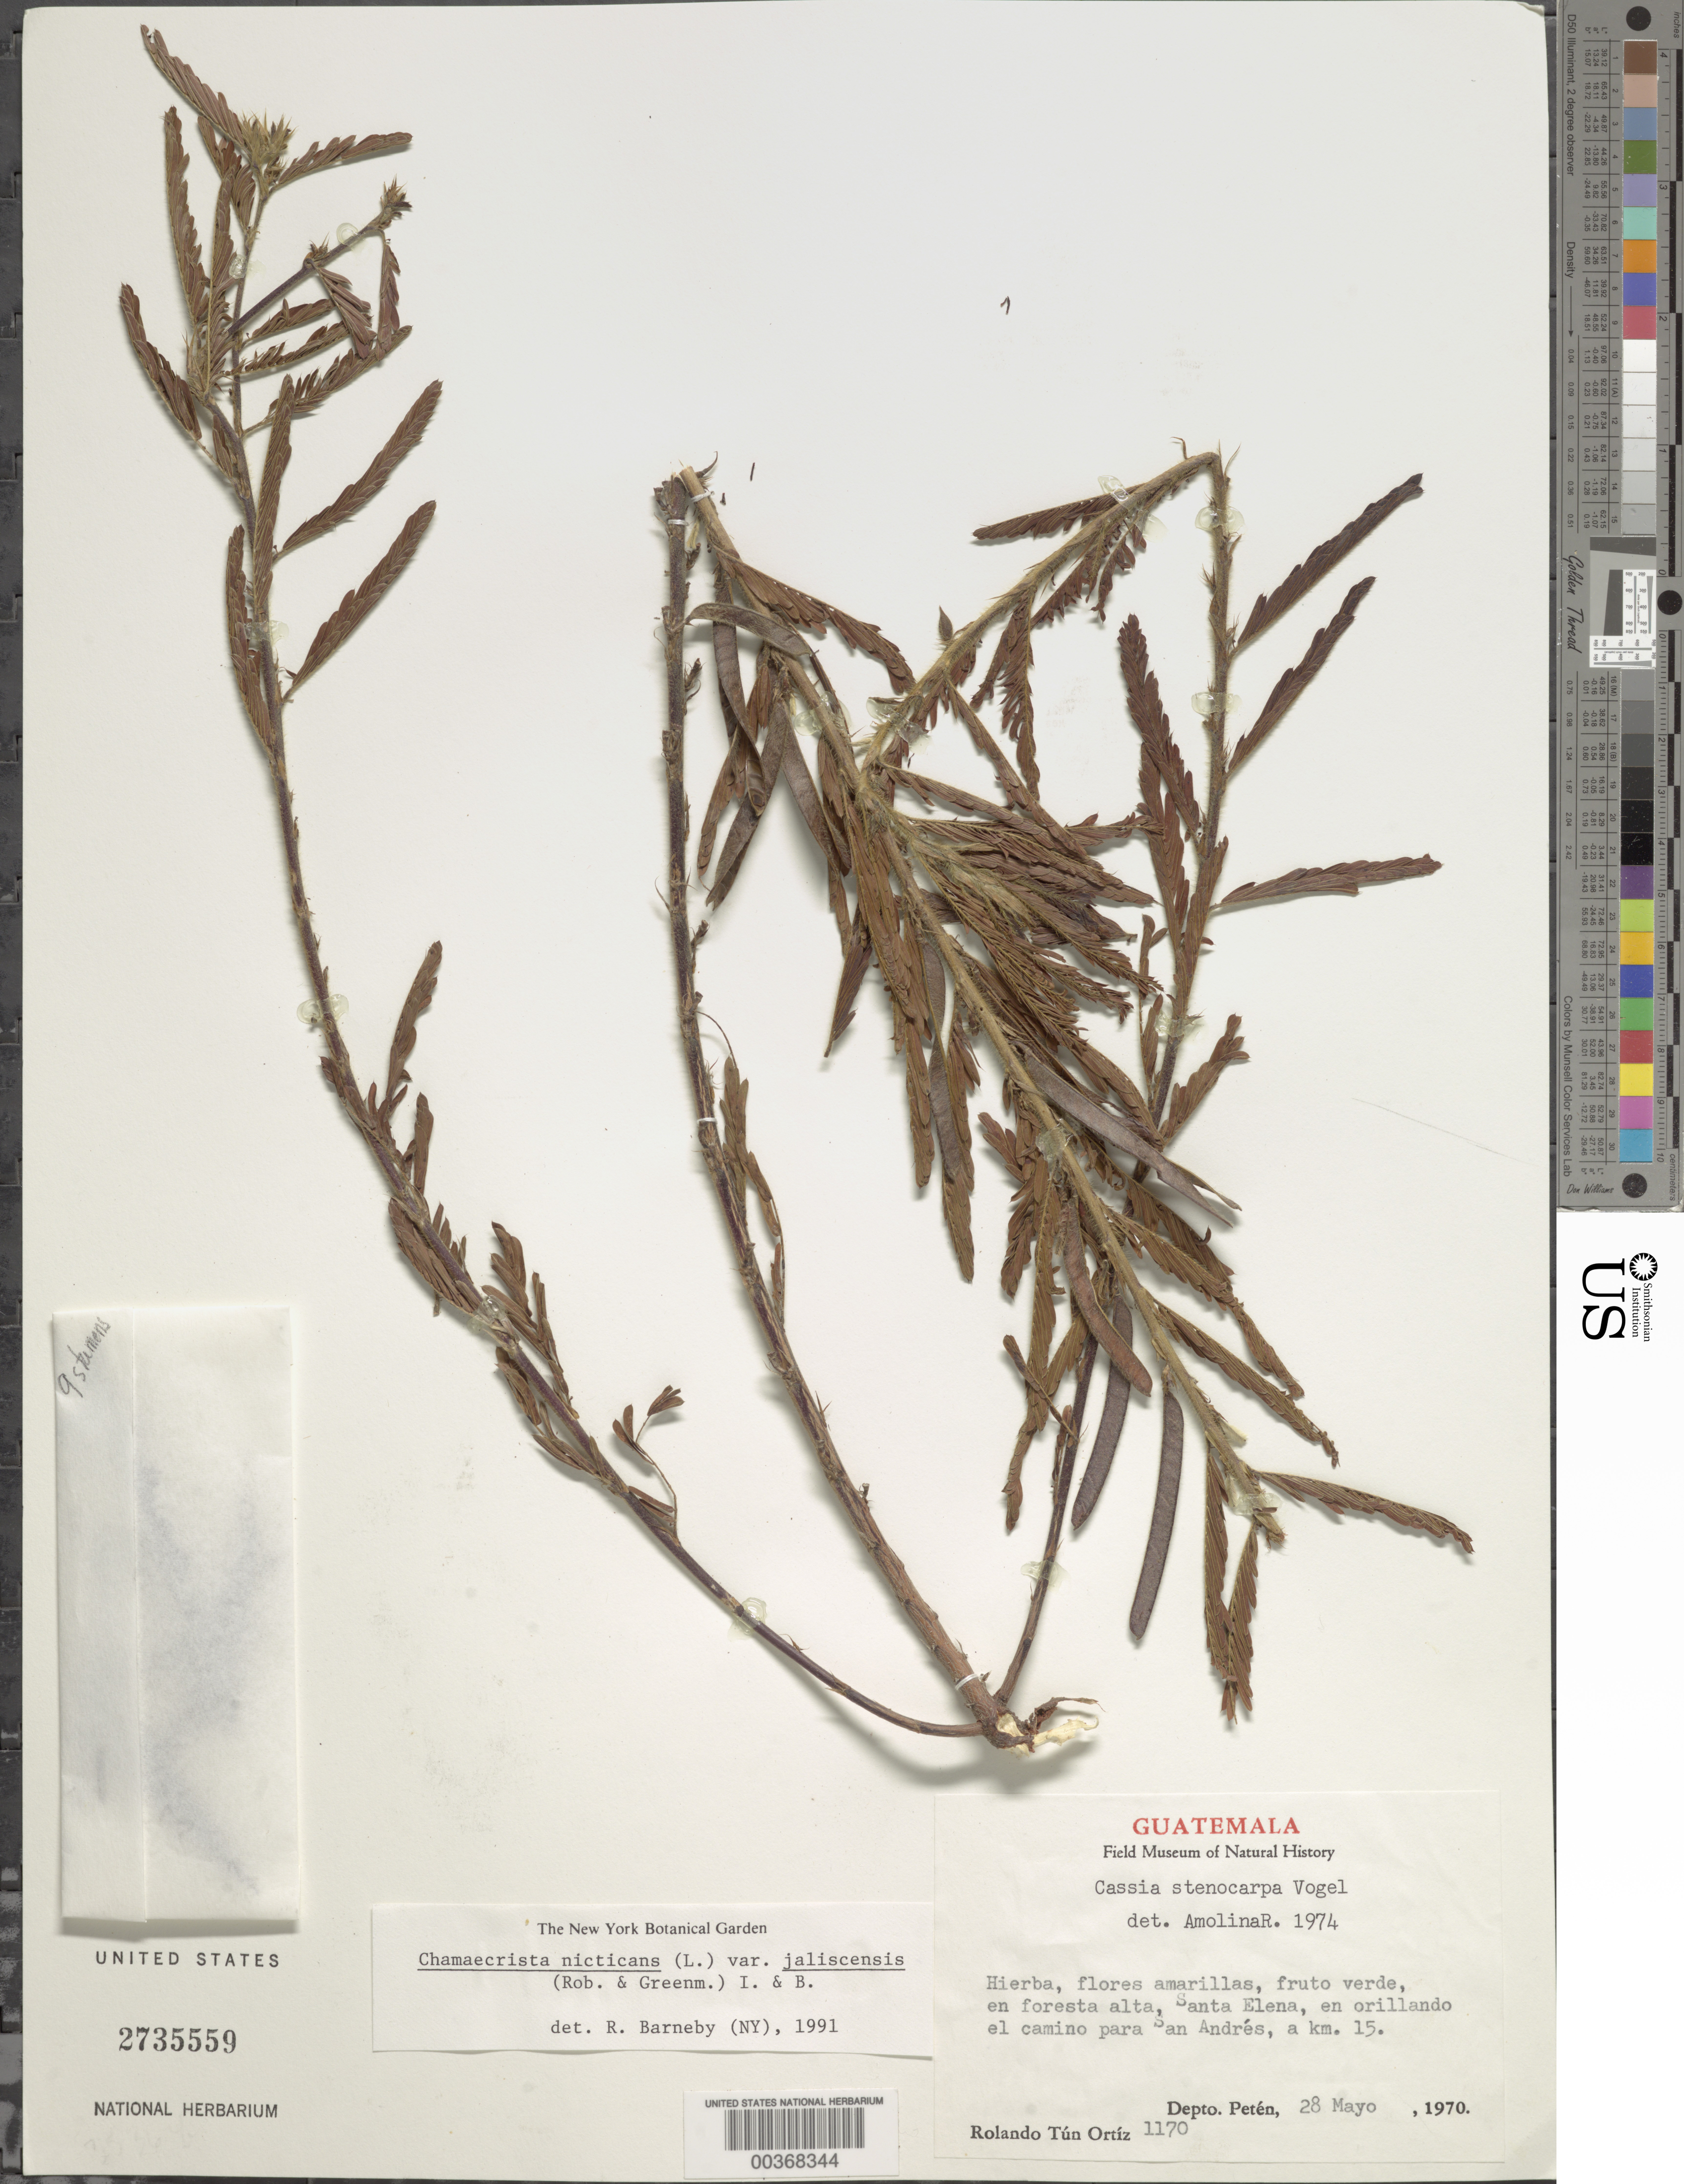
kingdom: Plantae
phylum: Tracheophyta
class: Magnoliopsida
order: Fabales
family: Fabaceae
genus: Chamaecrista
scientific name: Chamaecrista nictitans var. jaliscensis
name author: (Greenm.) H.S. Irwin & Barneby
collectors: R. Tún Ortiz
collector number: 1170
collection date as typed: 28 May 1970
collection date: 1970-05-28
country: Guatemala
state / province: El Petén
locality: Santa Elena, en orillando el camino para San Andres, a km 15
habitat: En foresta alta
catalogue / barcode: US 2735559